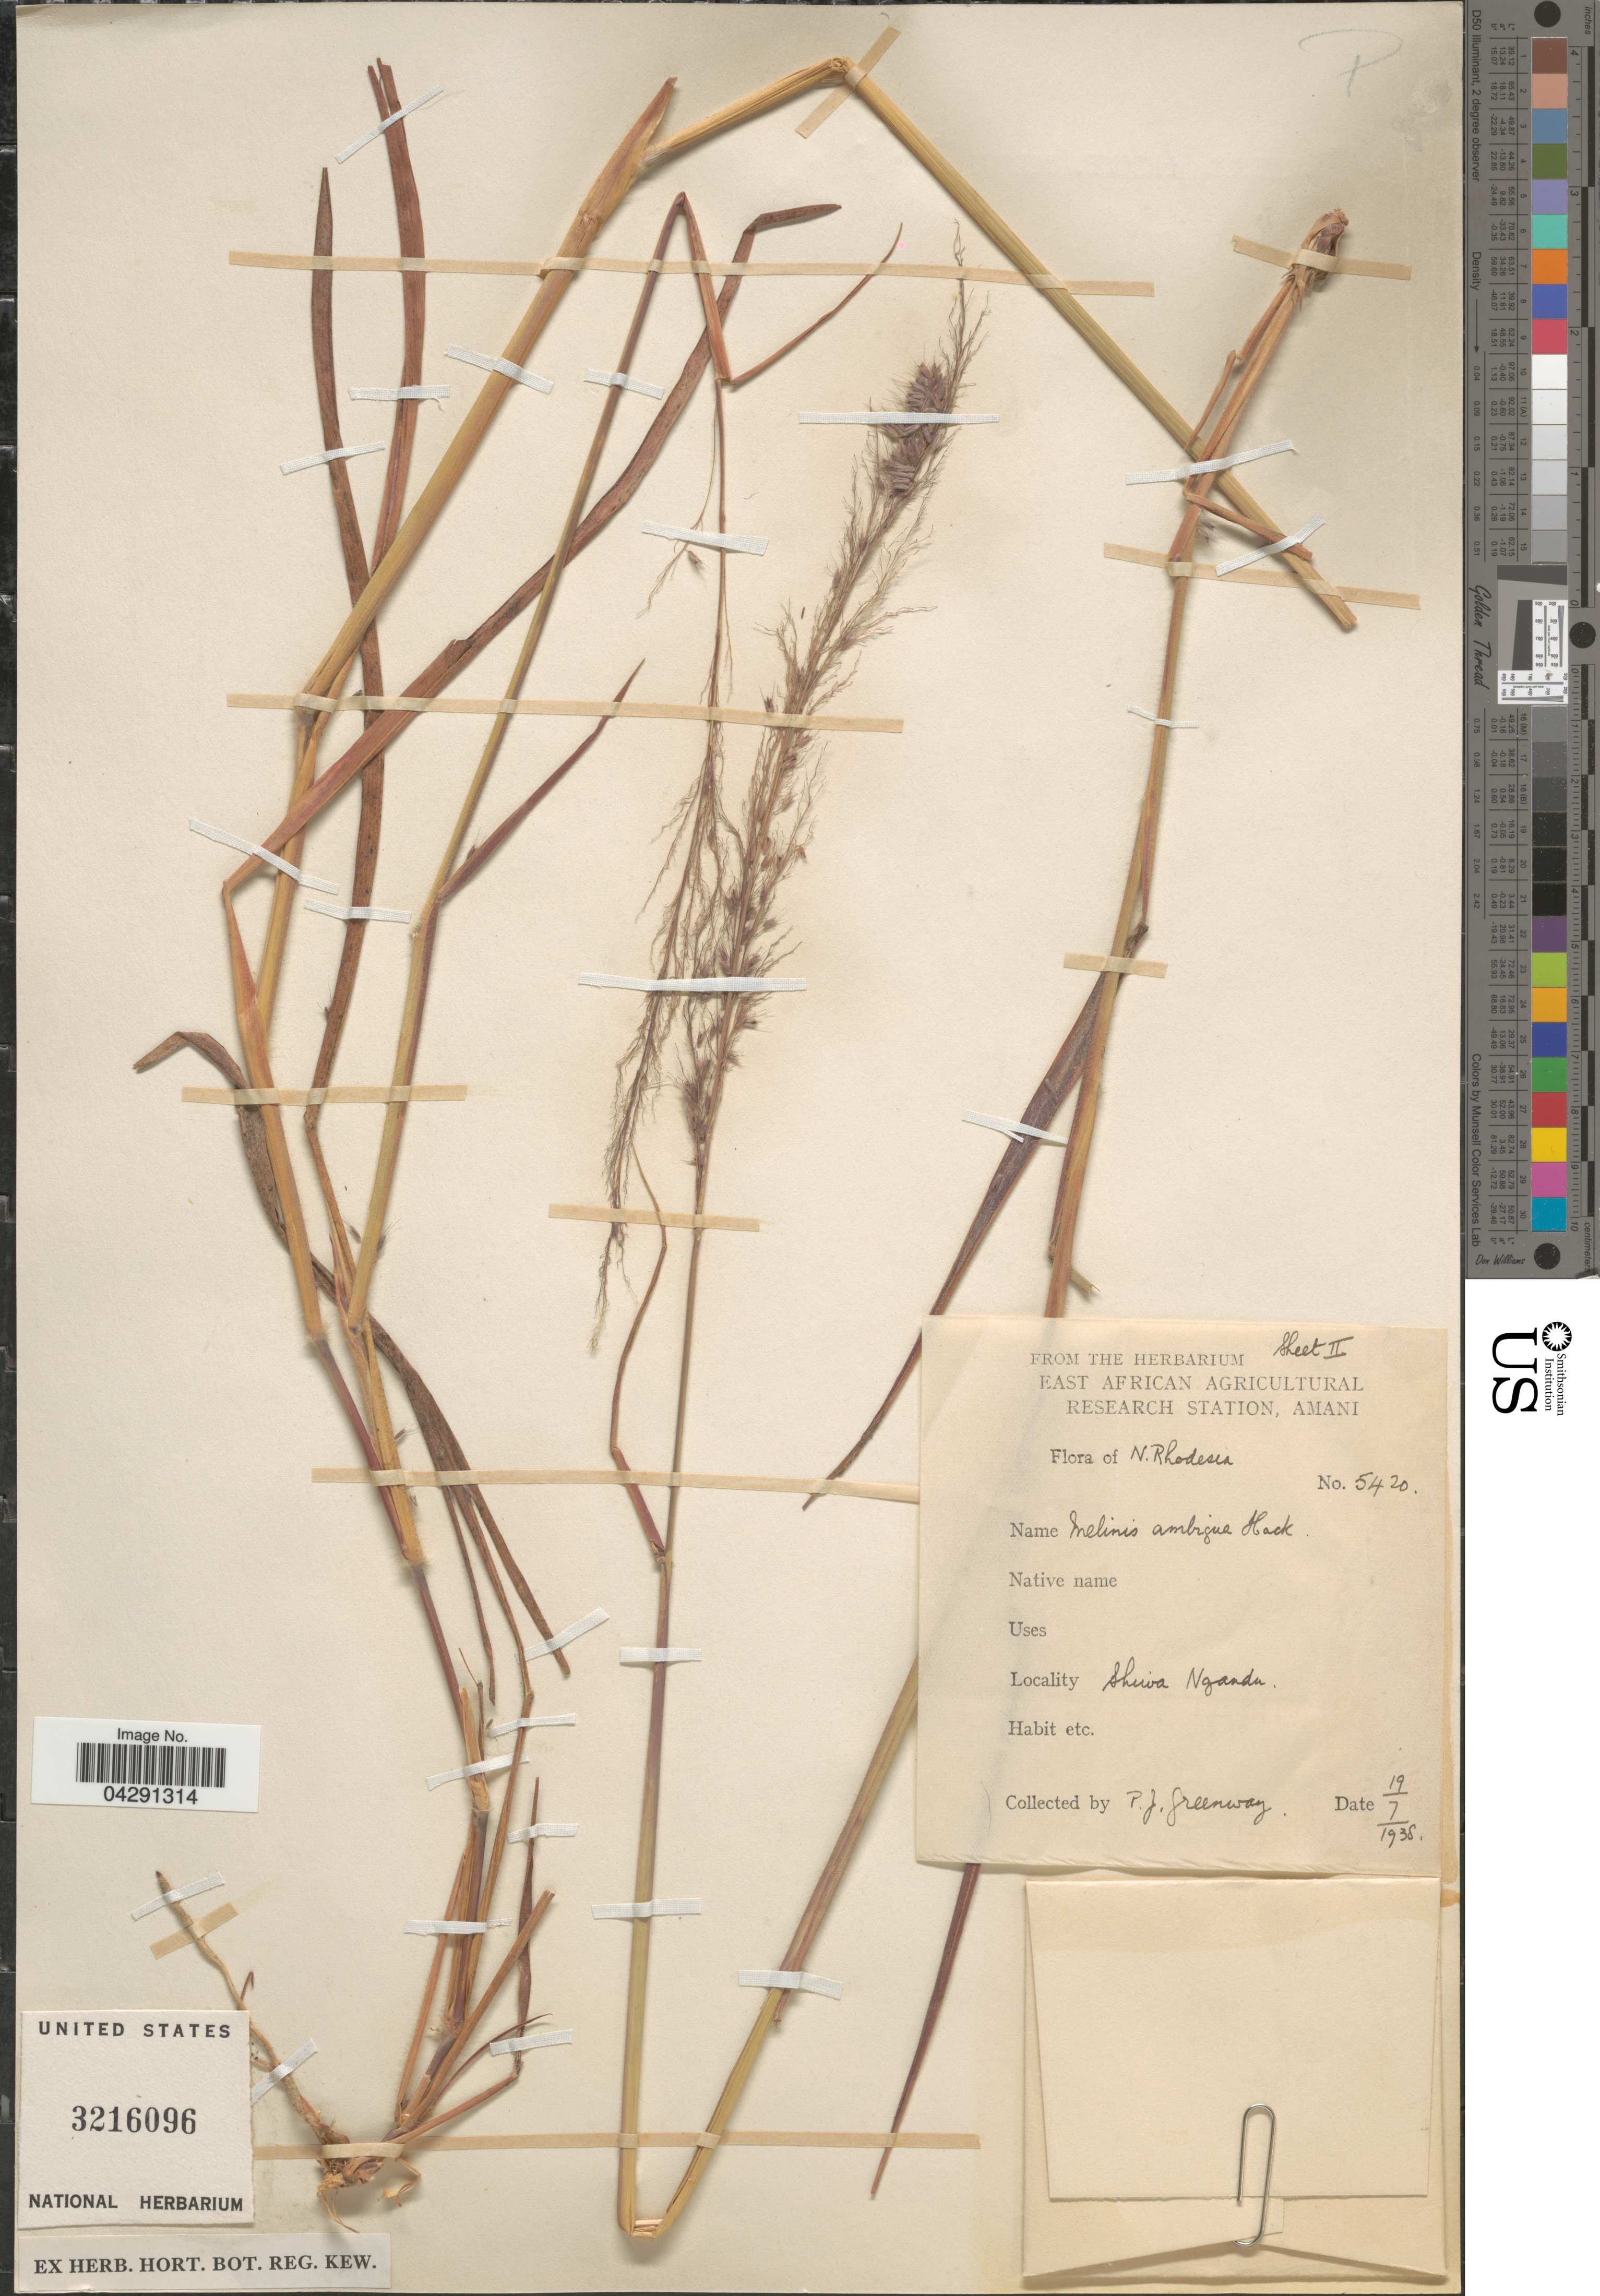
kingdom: Plantae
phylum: Tracheophyta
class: Liliopsida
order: Poales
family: Poaceae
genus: Melinis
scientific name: Melinis ambigua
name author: Hack.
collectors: P. J. Greenway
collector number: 5420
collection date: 1938-07-19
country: Zambia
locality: N. Rhodesia. Shiwa Ngandu.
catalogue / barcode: US 3216096